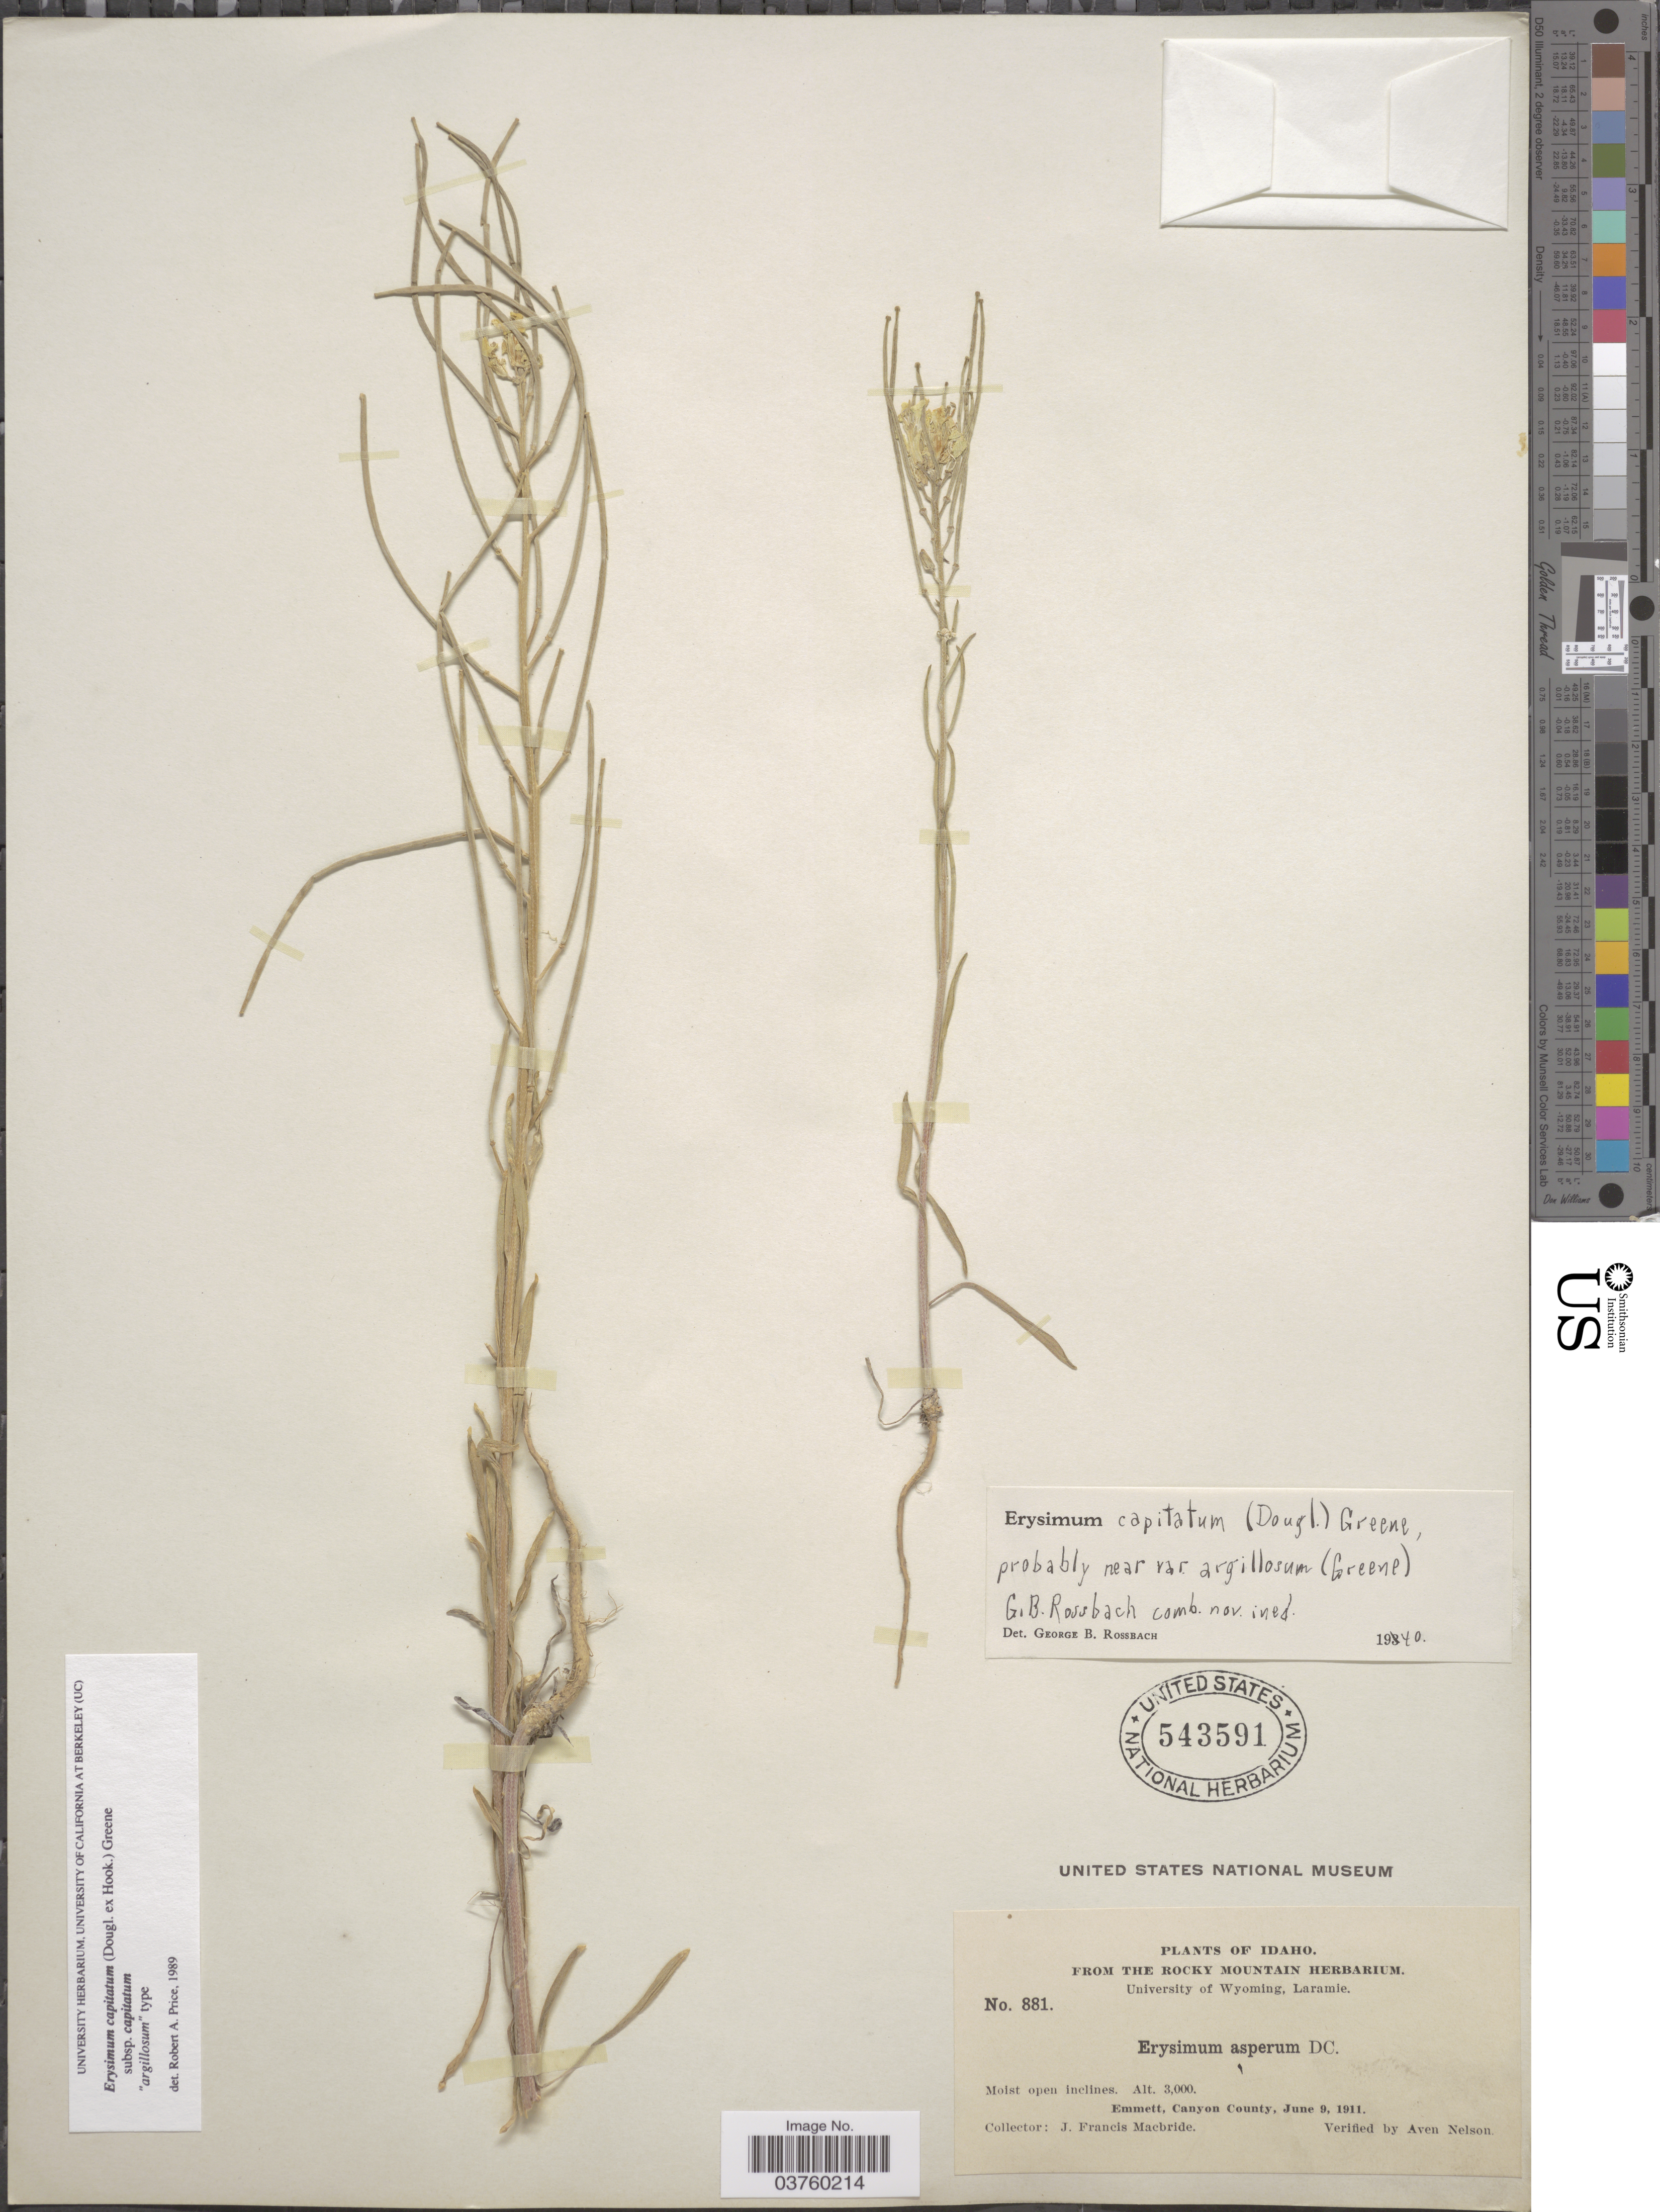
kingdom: Plantae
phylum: Tracheophyta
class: Magnoliopsida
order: Brassicales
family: Brassicaceae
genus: Erysimum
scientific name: Erysimum capitatum subsp. capitatum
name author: (Douglas ex Hook.) Greene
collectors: J. F. Macbride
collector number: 881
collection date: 1911-06-09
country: United States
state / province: Idaho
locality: Emmett, Canyon County.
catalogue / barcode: US 543591